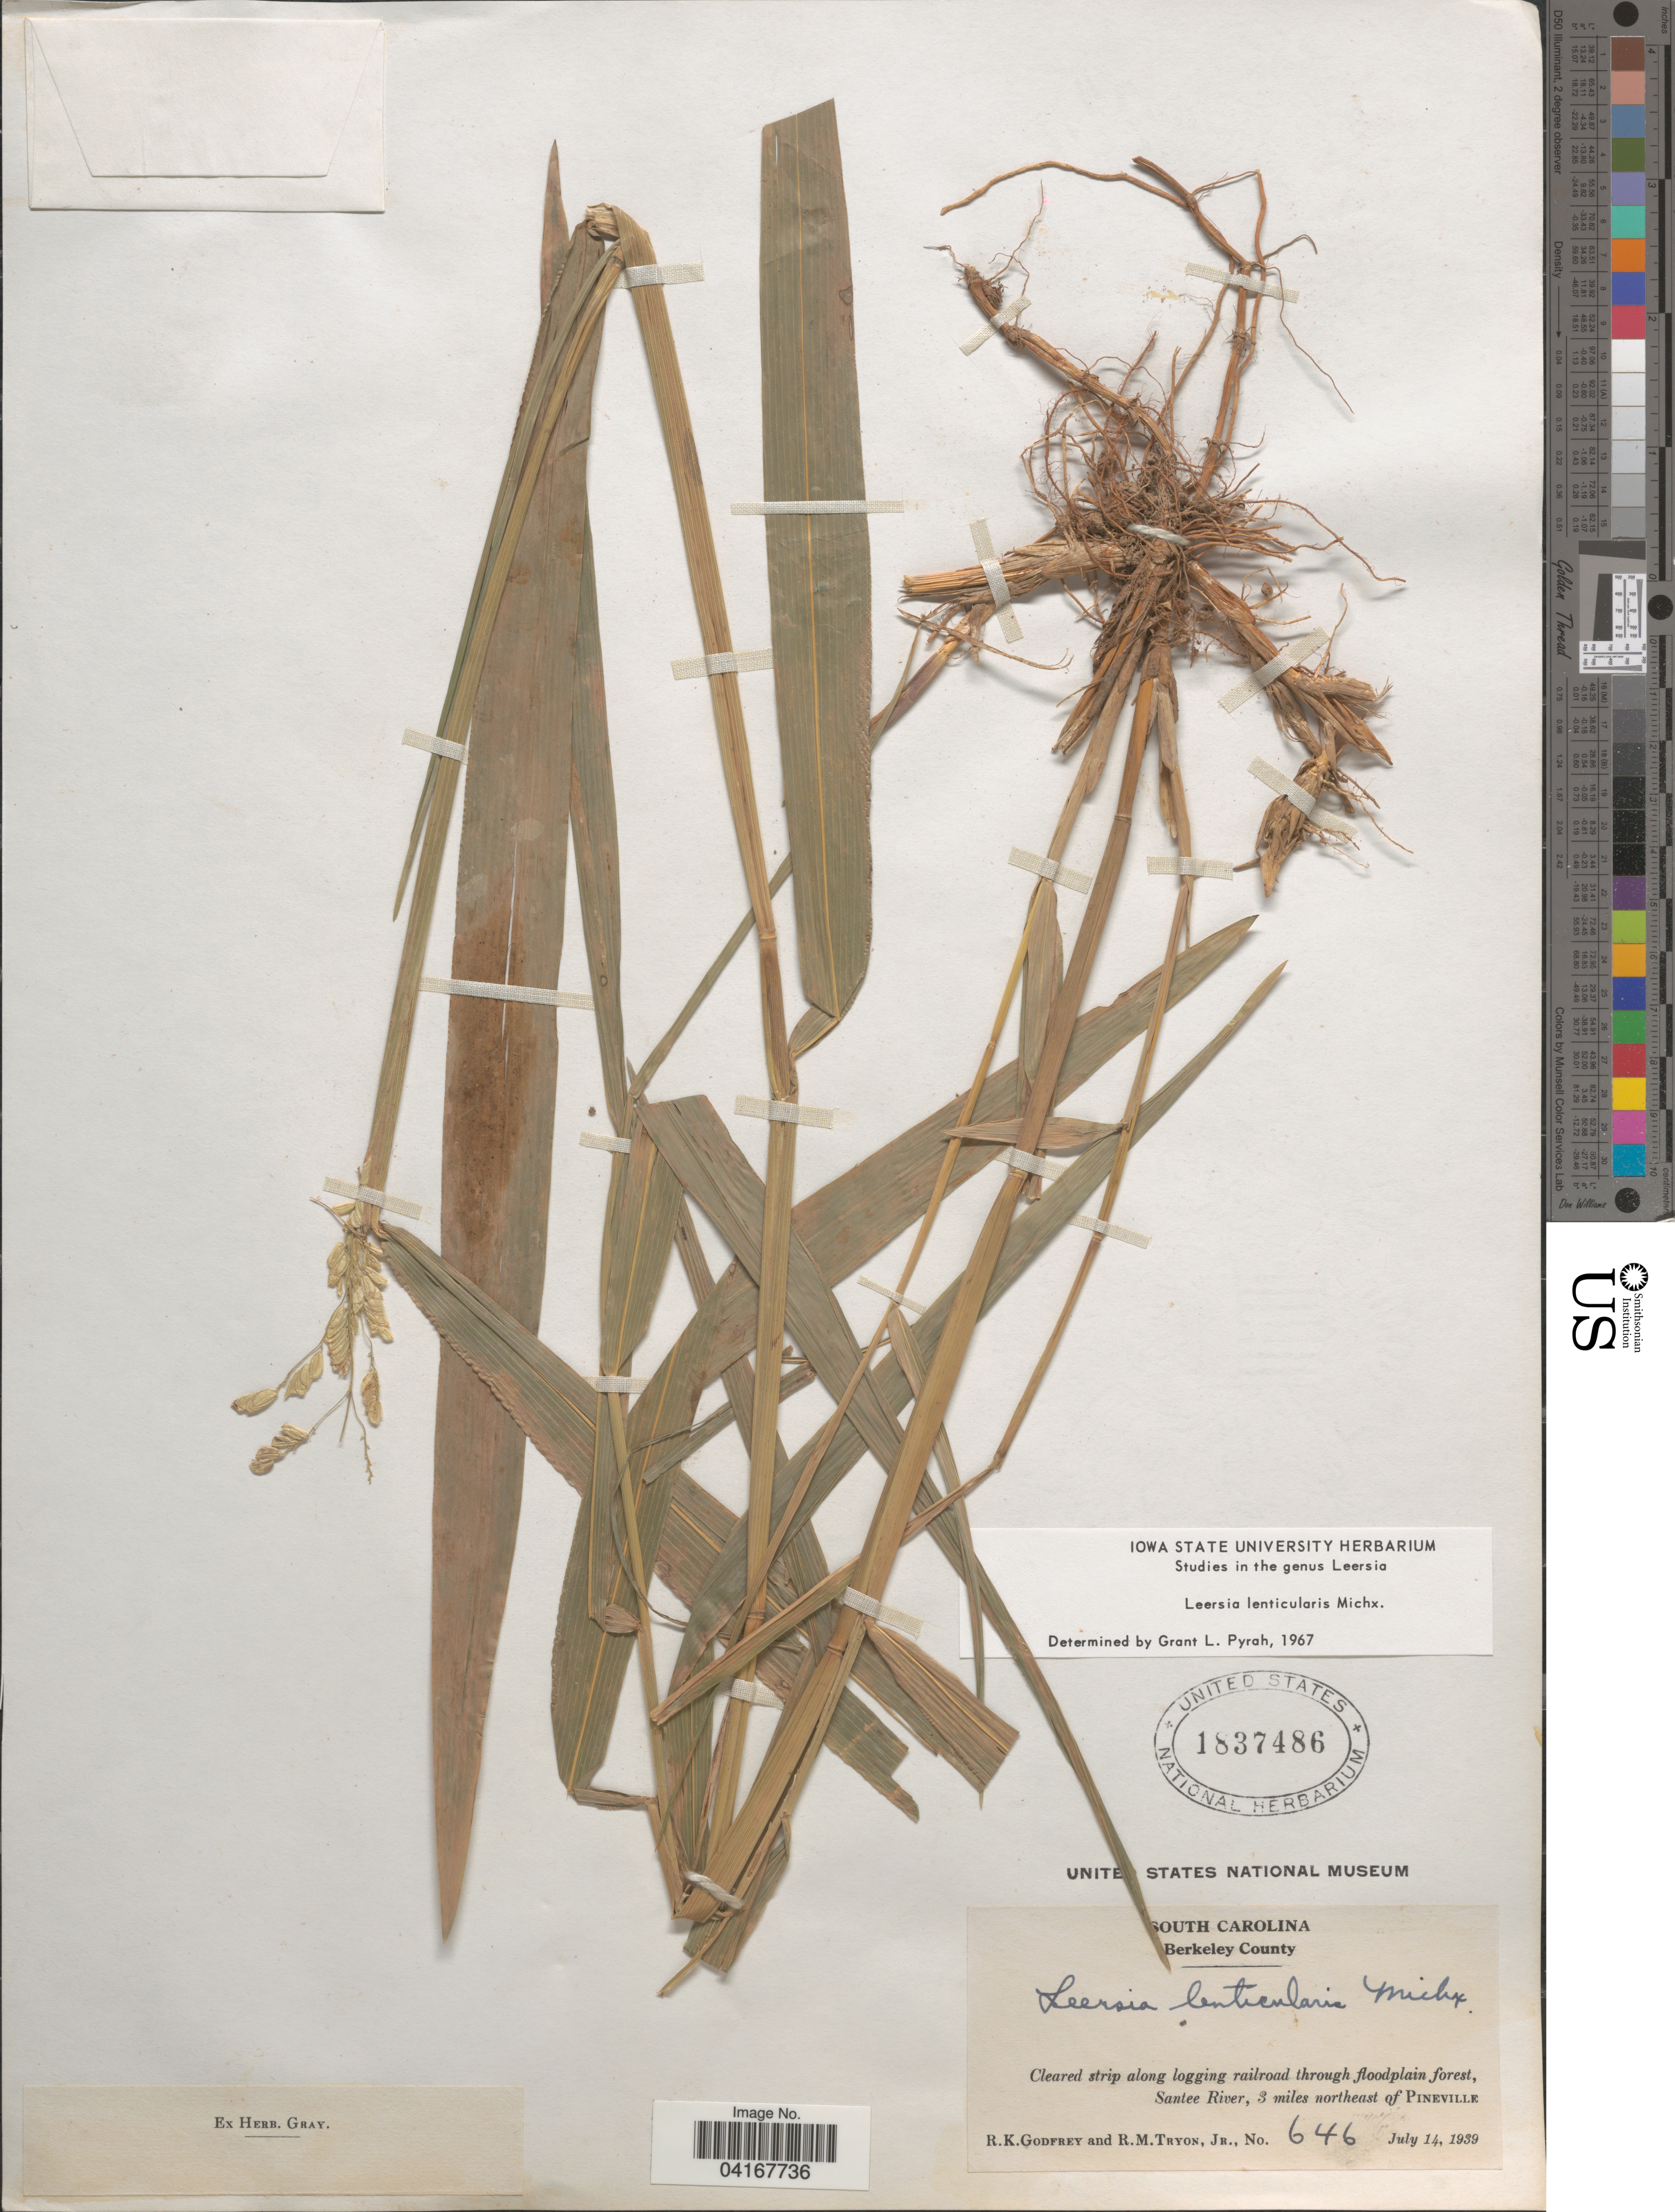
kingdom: Plantae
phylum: Tracheophyta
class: Liliopsida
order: Poales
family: Poaceae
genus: Leersia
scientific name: Leersia lenticularis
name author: Michx.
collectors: R. K. Godfrey & R. Tryon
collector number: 646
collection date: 1939-07-14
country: United States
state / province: South Carolina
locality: Berkeley County. Cleared strip along logging railroad through floodplain forest, Santee River, 3 milrd northeast of Pineville.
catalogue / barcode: US 1837486